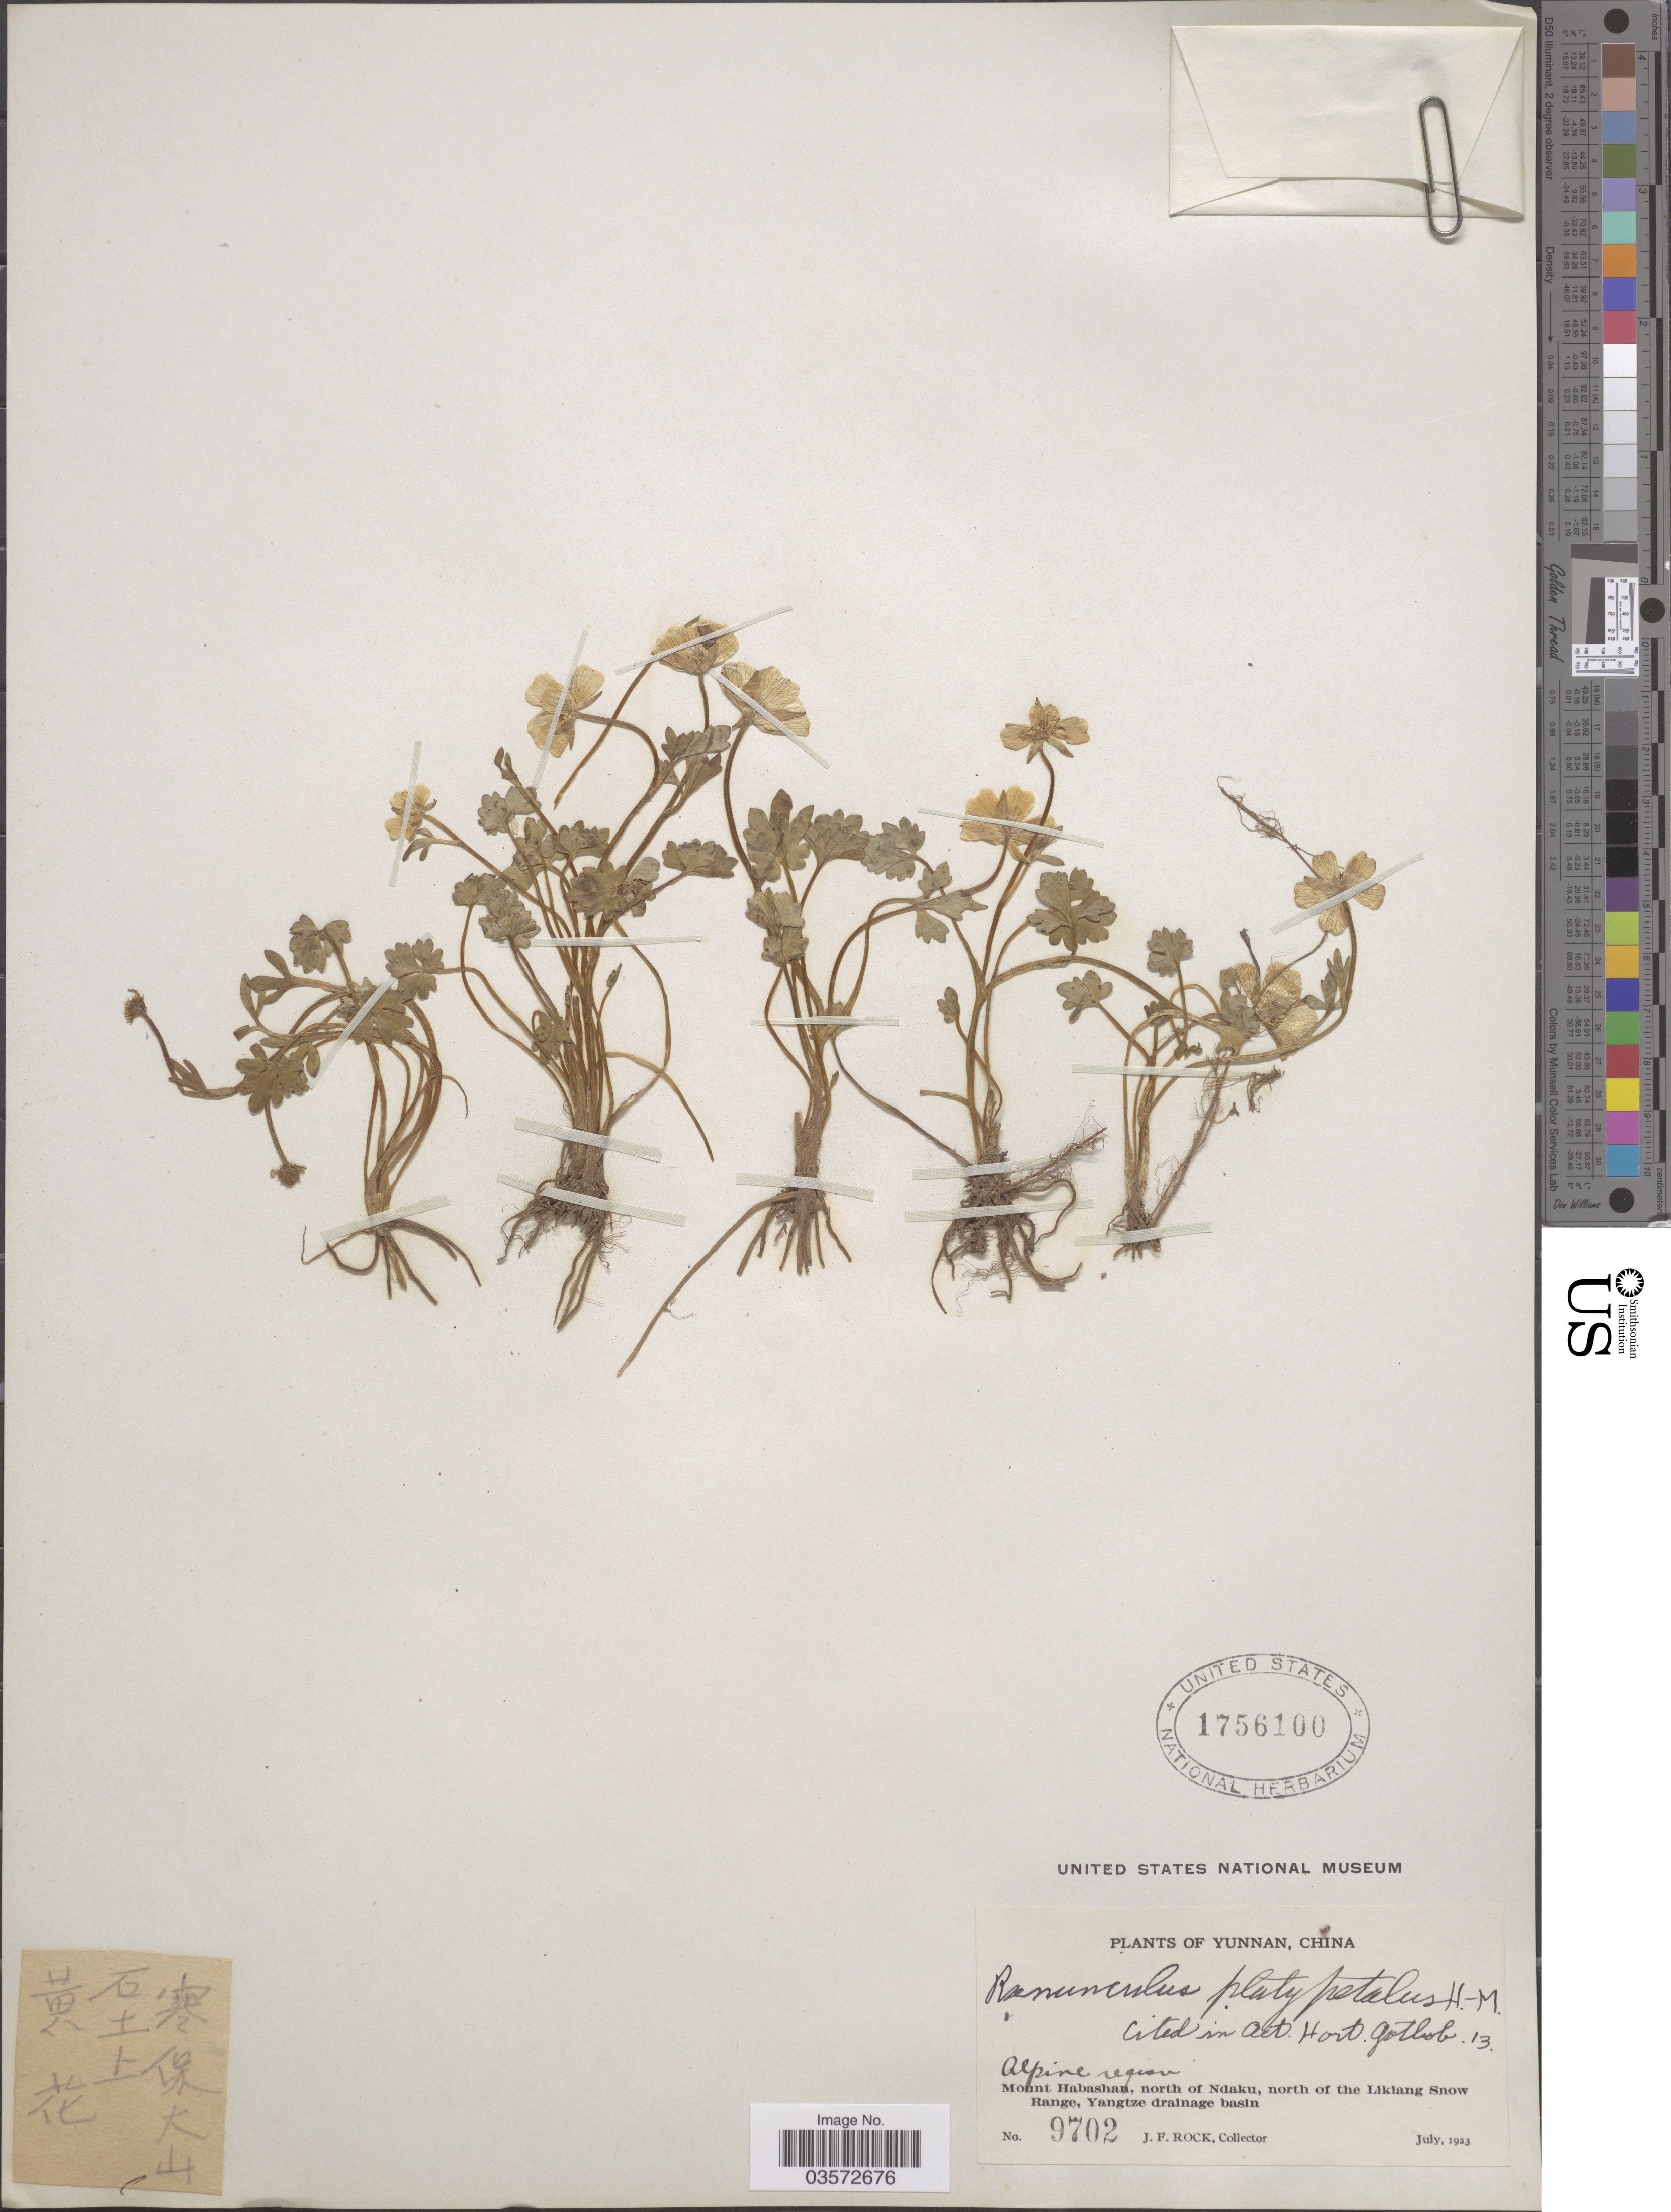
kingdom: Plantae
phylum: Tracheophyta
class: Magnoliopsida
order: Ranunculales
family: Ranunculaceae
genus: Ranunculus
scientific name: Ranunculus platypetalus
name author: (Hand.-Mazz.) Hand.-Mazz.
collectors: J. Rock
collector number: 9702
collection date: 1923-07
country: China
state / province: Yunnan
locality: Alpine region. Mount Habashan, north of Ndaku, north of the Likiang Snow Range, Yangtze drainage basin.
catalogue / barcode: US 1756100